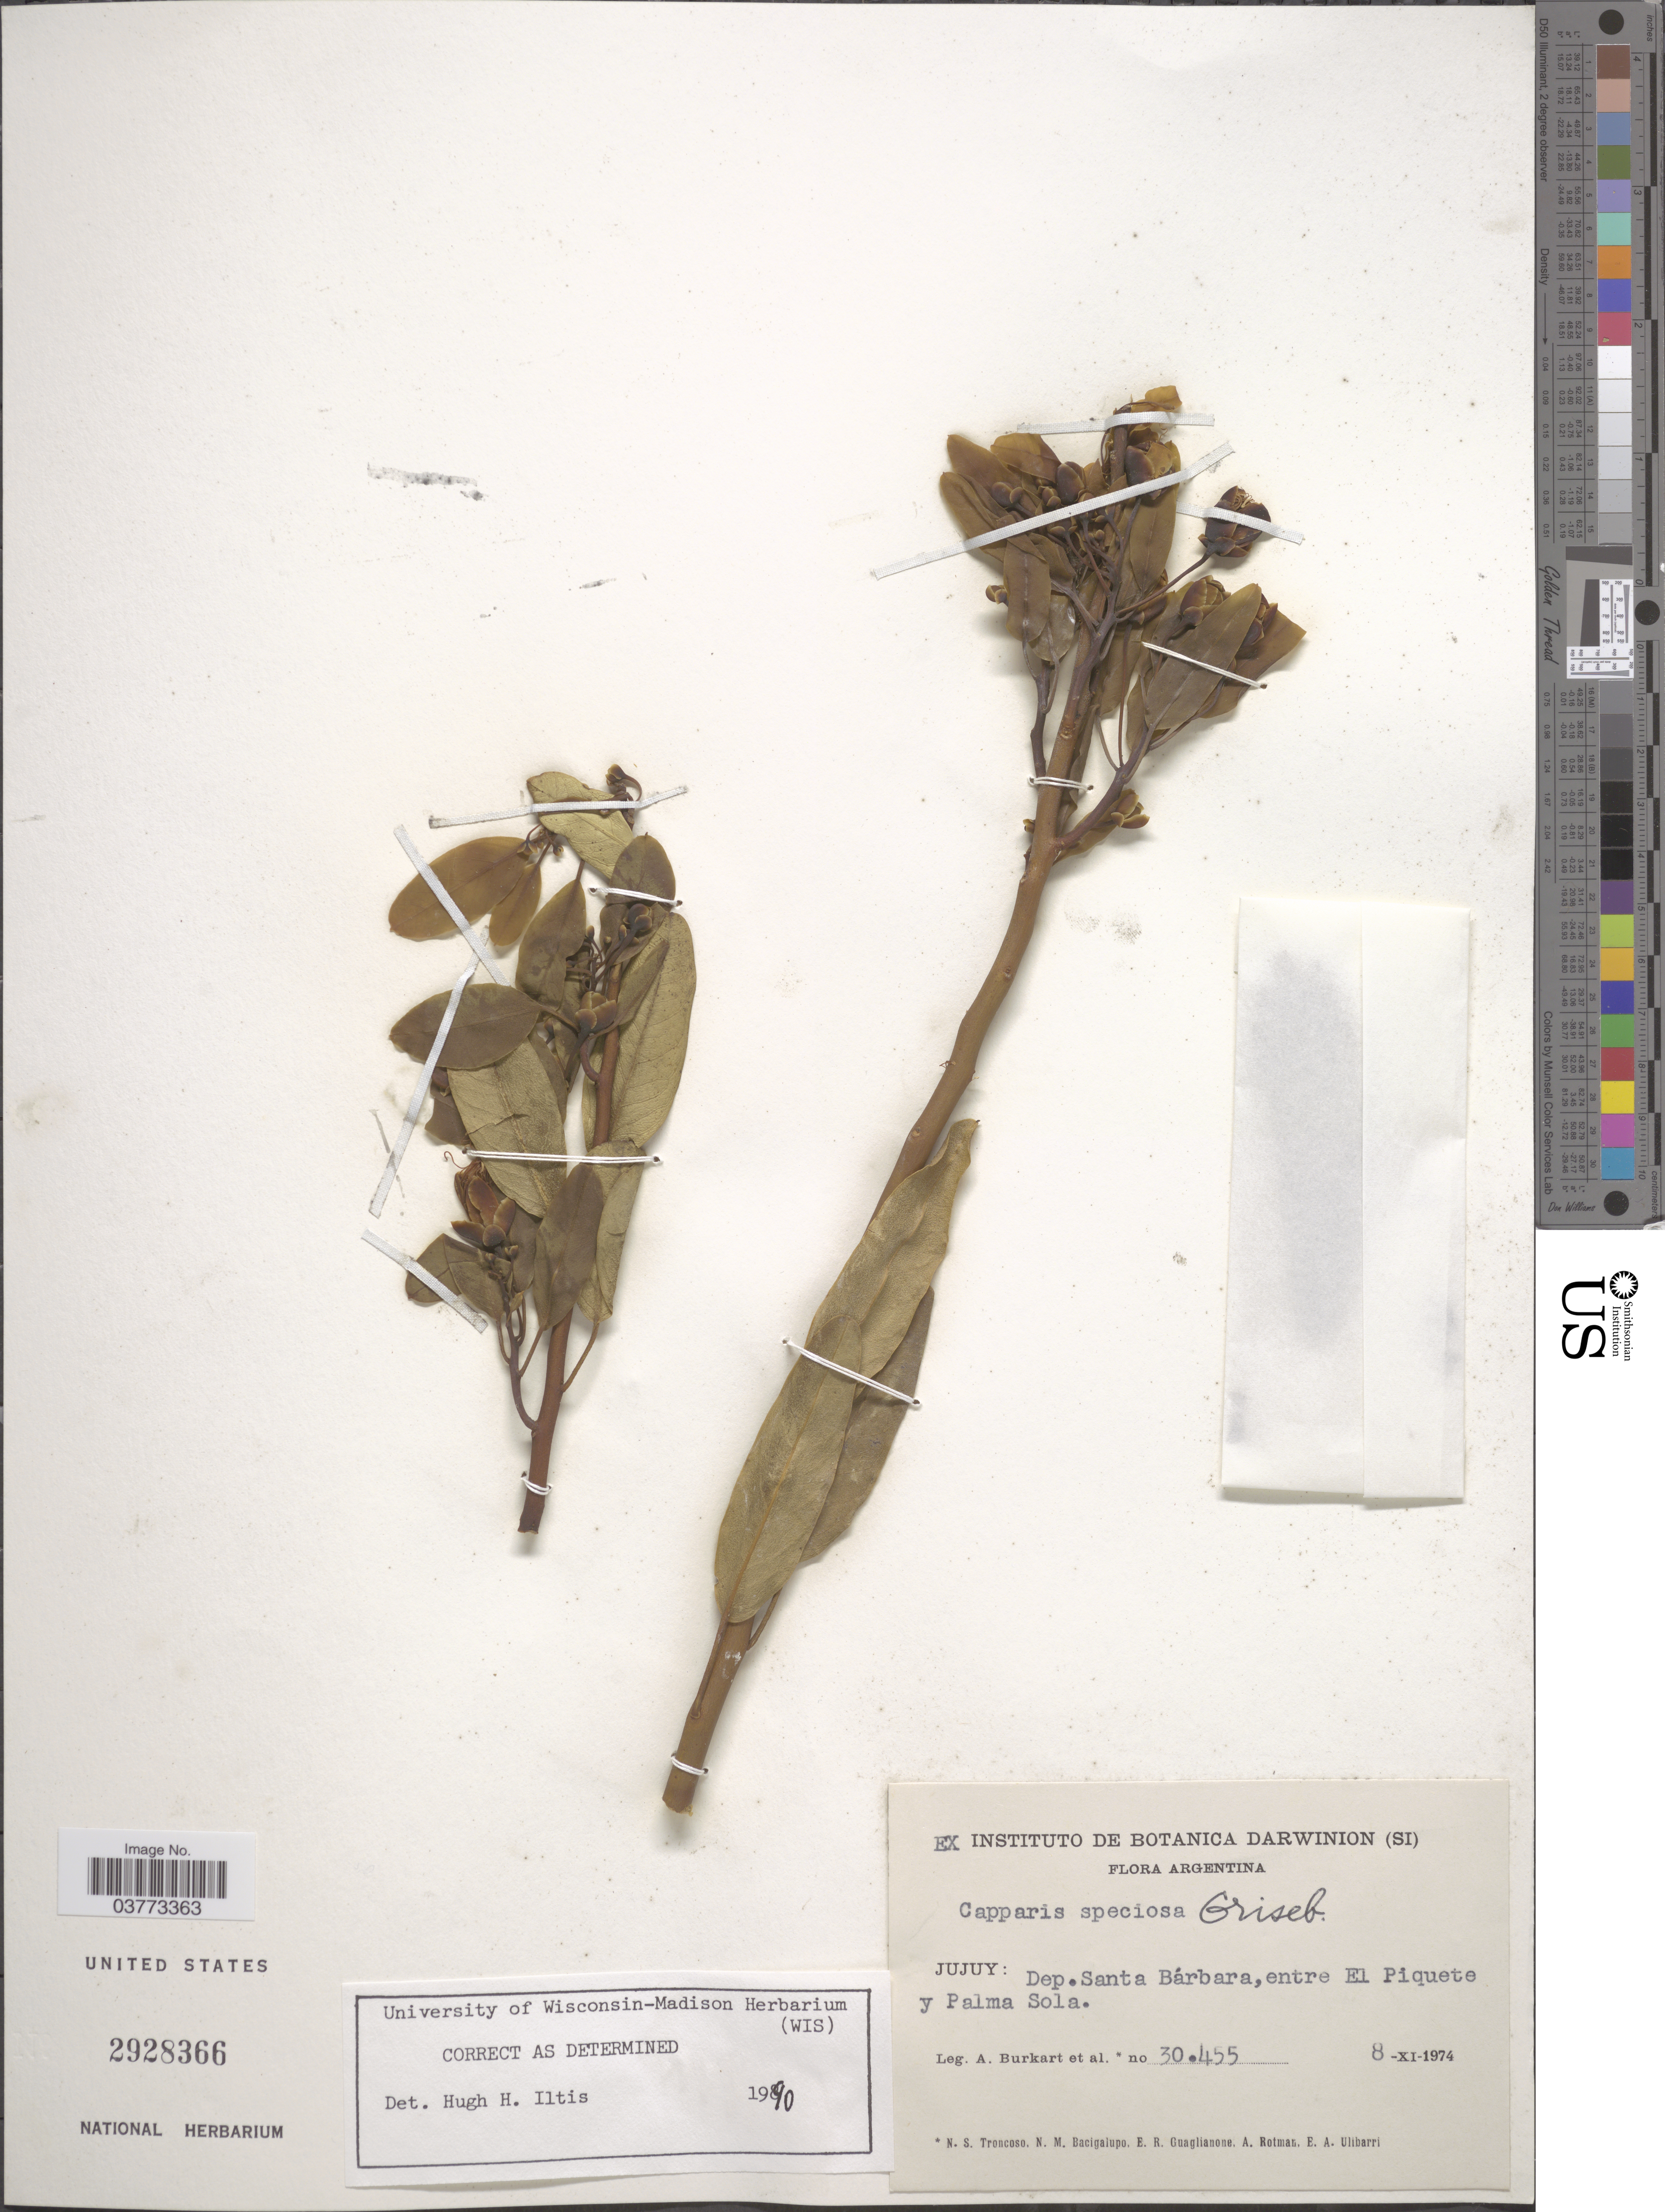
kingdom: Plantae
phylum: Tracheophyta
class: Magnoliopsida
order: Brassicales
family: Capparaceae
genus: Anisocapparis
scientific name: Anisocapparis speciosa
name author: (Griseb.) Cornejo & Iltis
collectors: A. E. Burkart & et al.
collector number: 30455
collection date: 1974-11-08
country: Argentina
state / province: Jujuy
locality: Dep.Santa Bárbara,entre El Piquete y Palma Sola.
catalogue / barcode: US 2928366